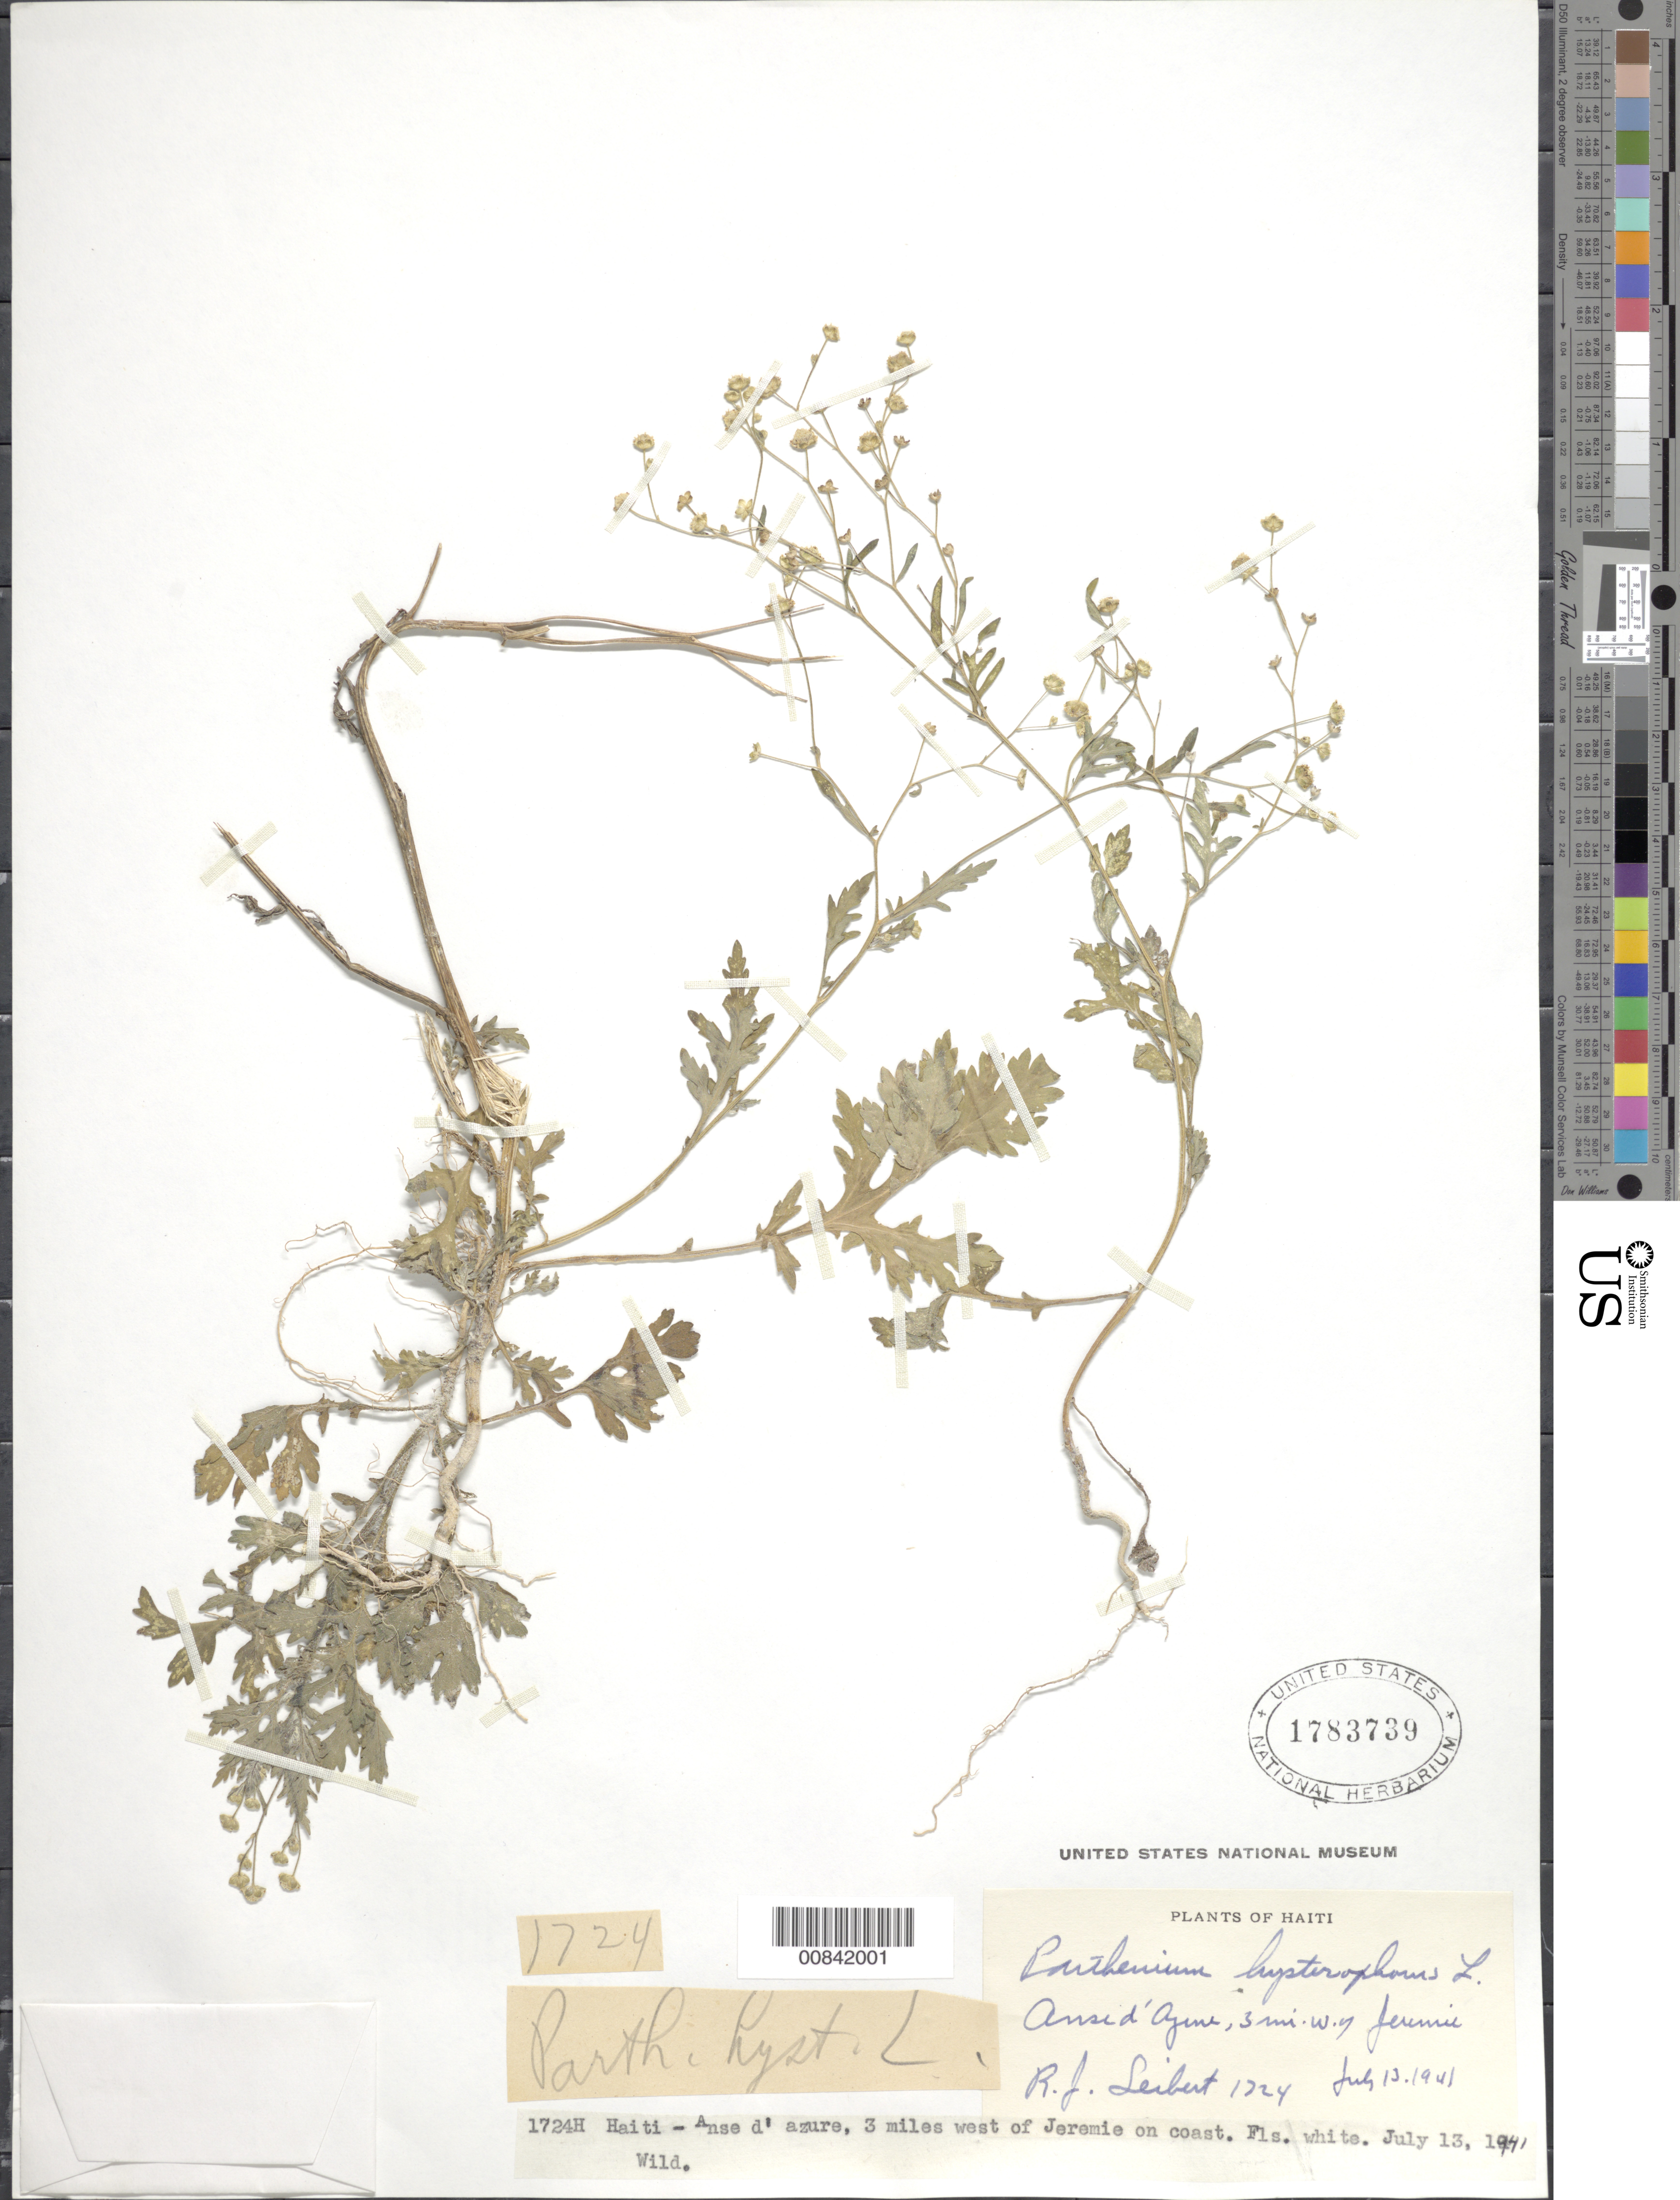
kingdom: Plantae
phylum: Tracheophyta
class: Magnoliopsida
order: Asterales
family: Asteraceae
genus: Parthenium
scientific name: Parthenium hysterophorus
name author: L.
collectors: R. J. Seibert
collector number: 1724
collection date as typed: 13 Jul 1941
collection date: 1941-07-13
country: Haiti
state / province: Grand'Anse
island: Hispaniola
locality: Anse d'Azure, 3 miles W of Jérémie on coast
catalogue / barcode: US 1783739